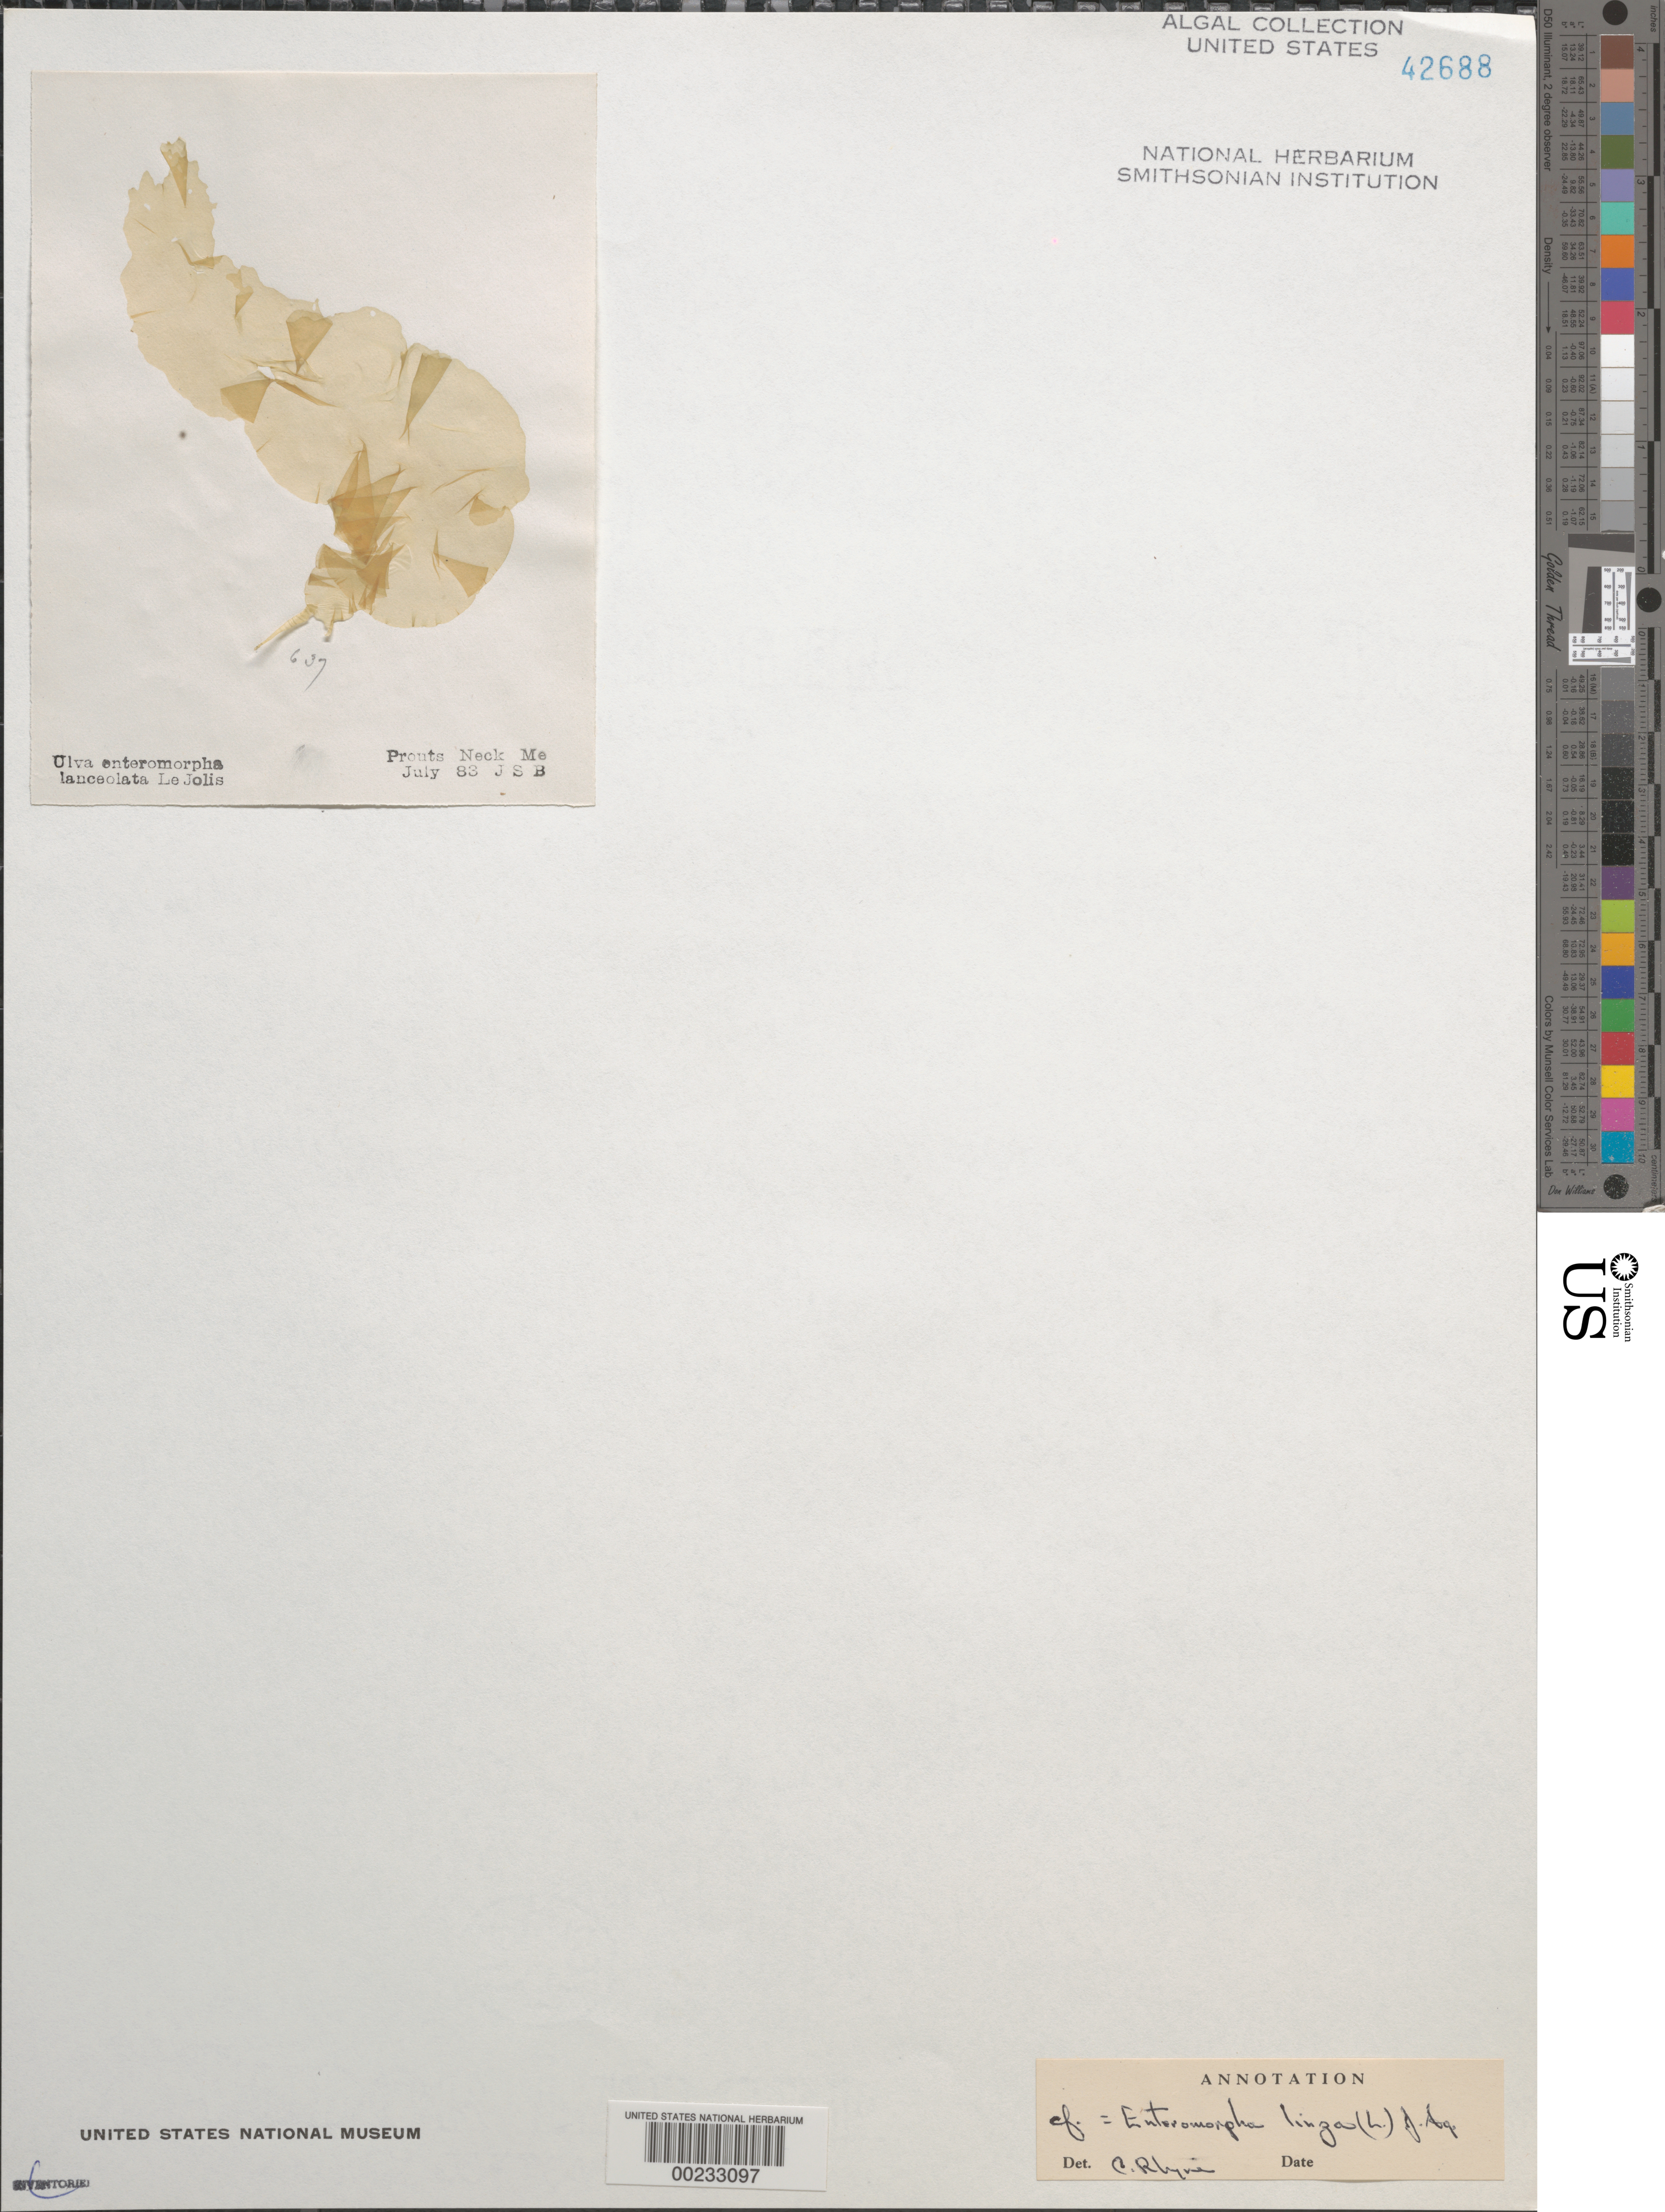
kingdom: Plantae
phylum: Chlorophyta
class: Ulvophyceae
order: Ulvales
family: Ulvaceae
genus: Ulva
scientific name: Ulva clathrata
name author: (Roth) C. Agardh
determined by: Algae name updating Project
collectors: J. S. Brown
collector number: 637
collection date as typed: Jul 1883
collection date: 1883-07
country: United States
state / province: Maine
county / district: Cumberland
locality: Prouts Neck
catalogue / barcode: US 42688